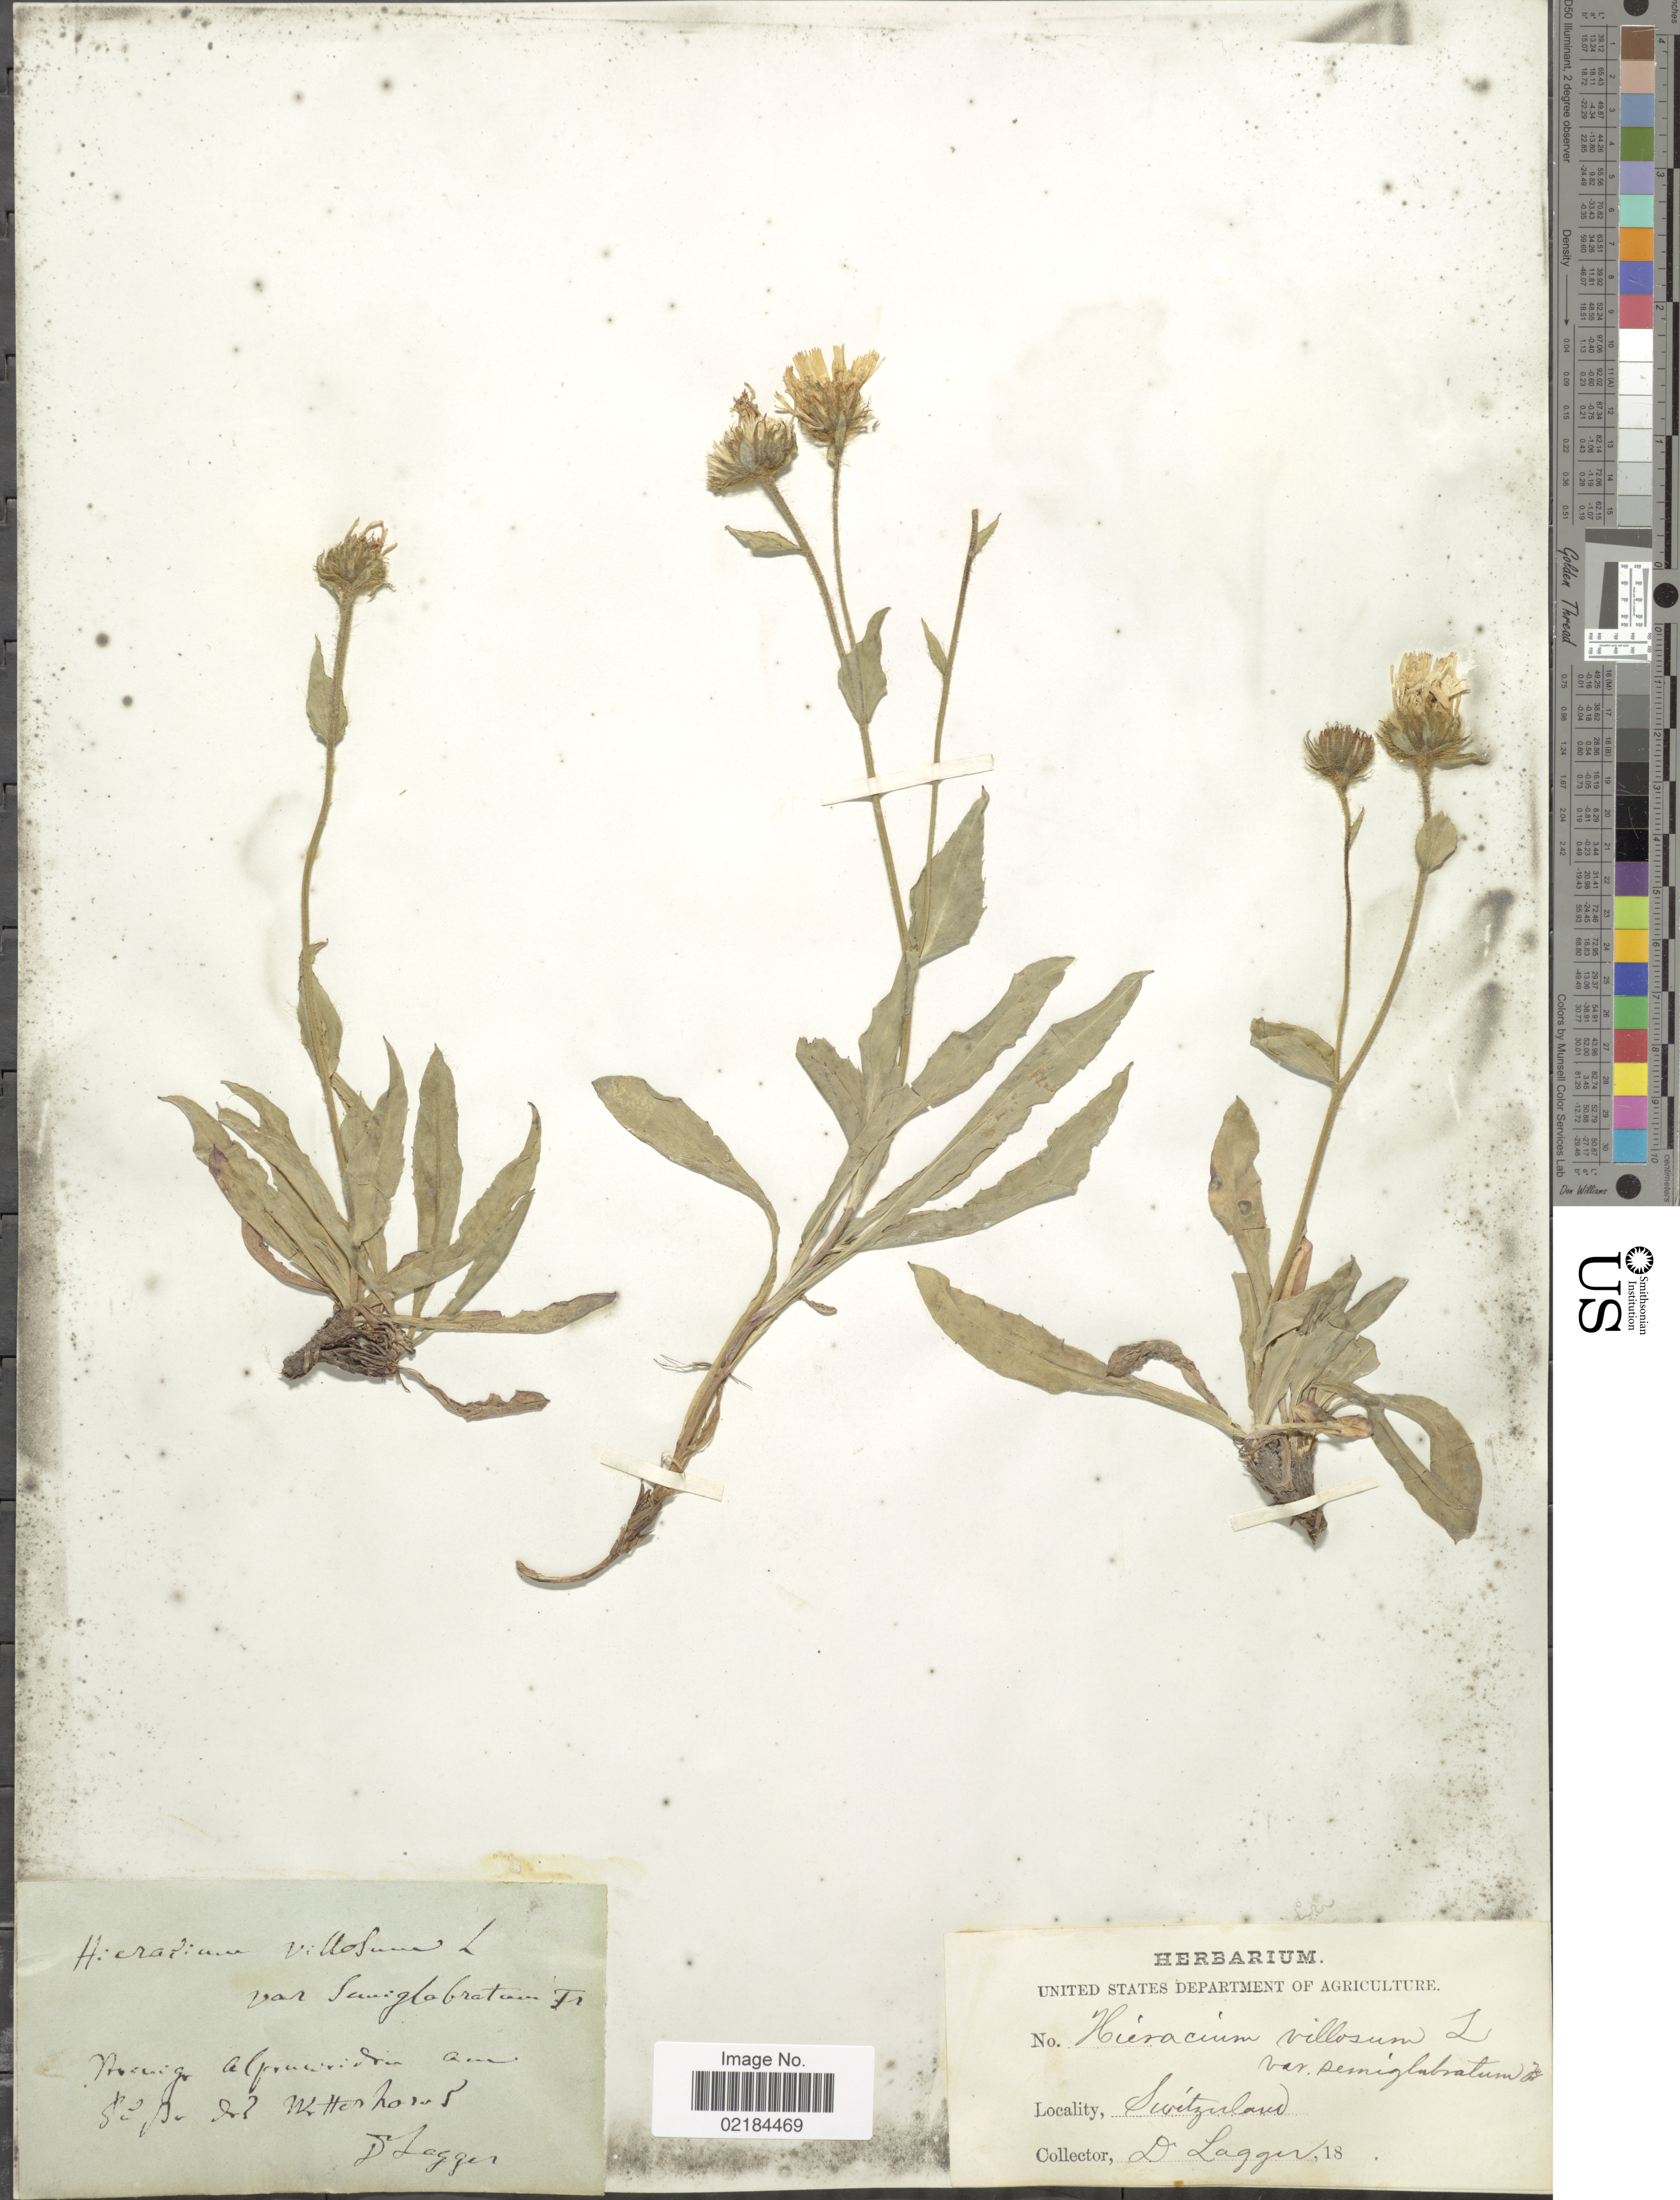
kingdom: Plantae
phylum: Tracheophyta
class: Magnoliopsida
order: Asterales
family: Asteraceae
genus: Hieracium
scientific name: Hieracium villosum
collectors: F. J. Lagger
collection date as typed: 18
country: Switzerland